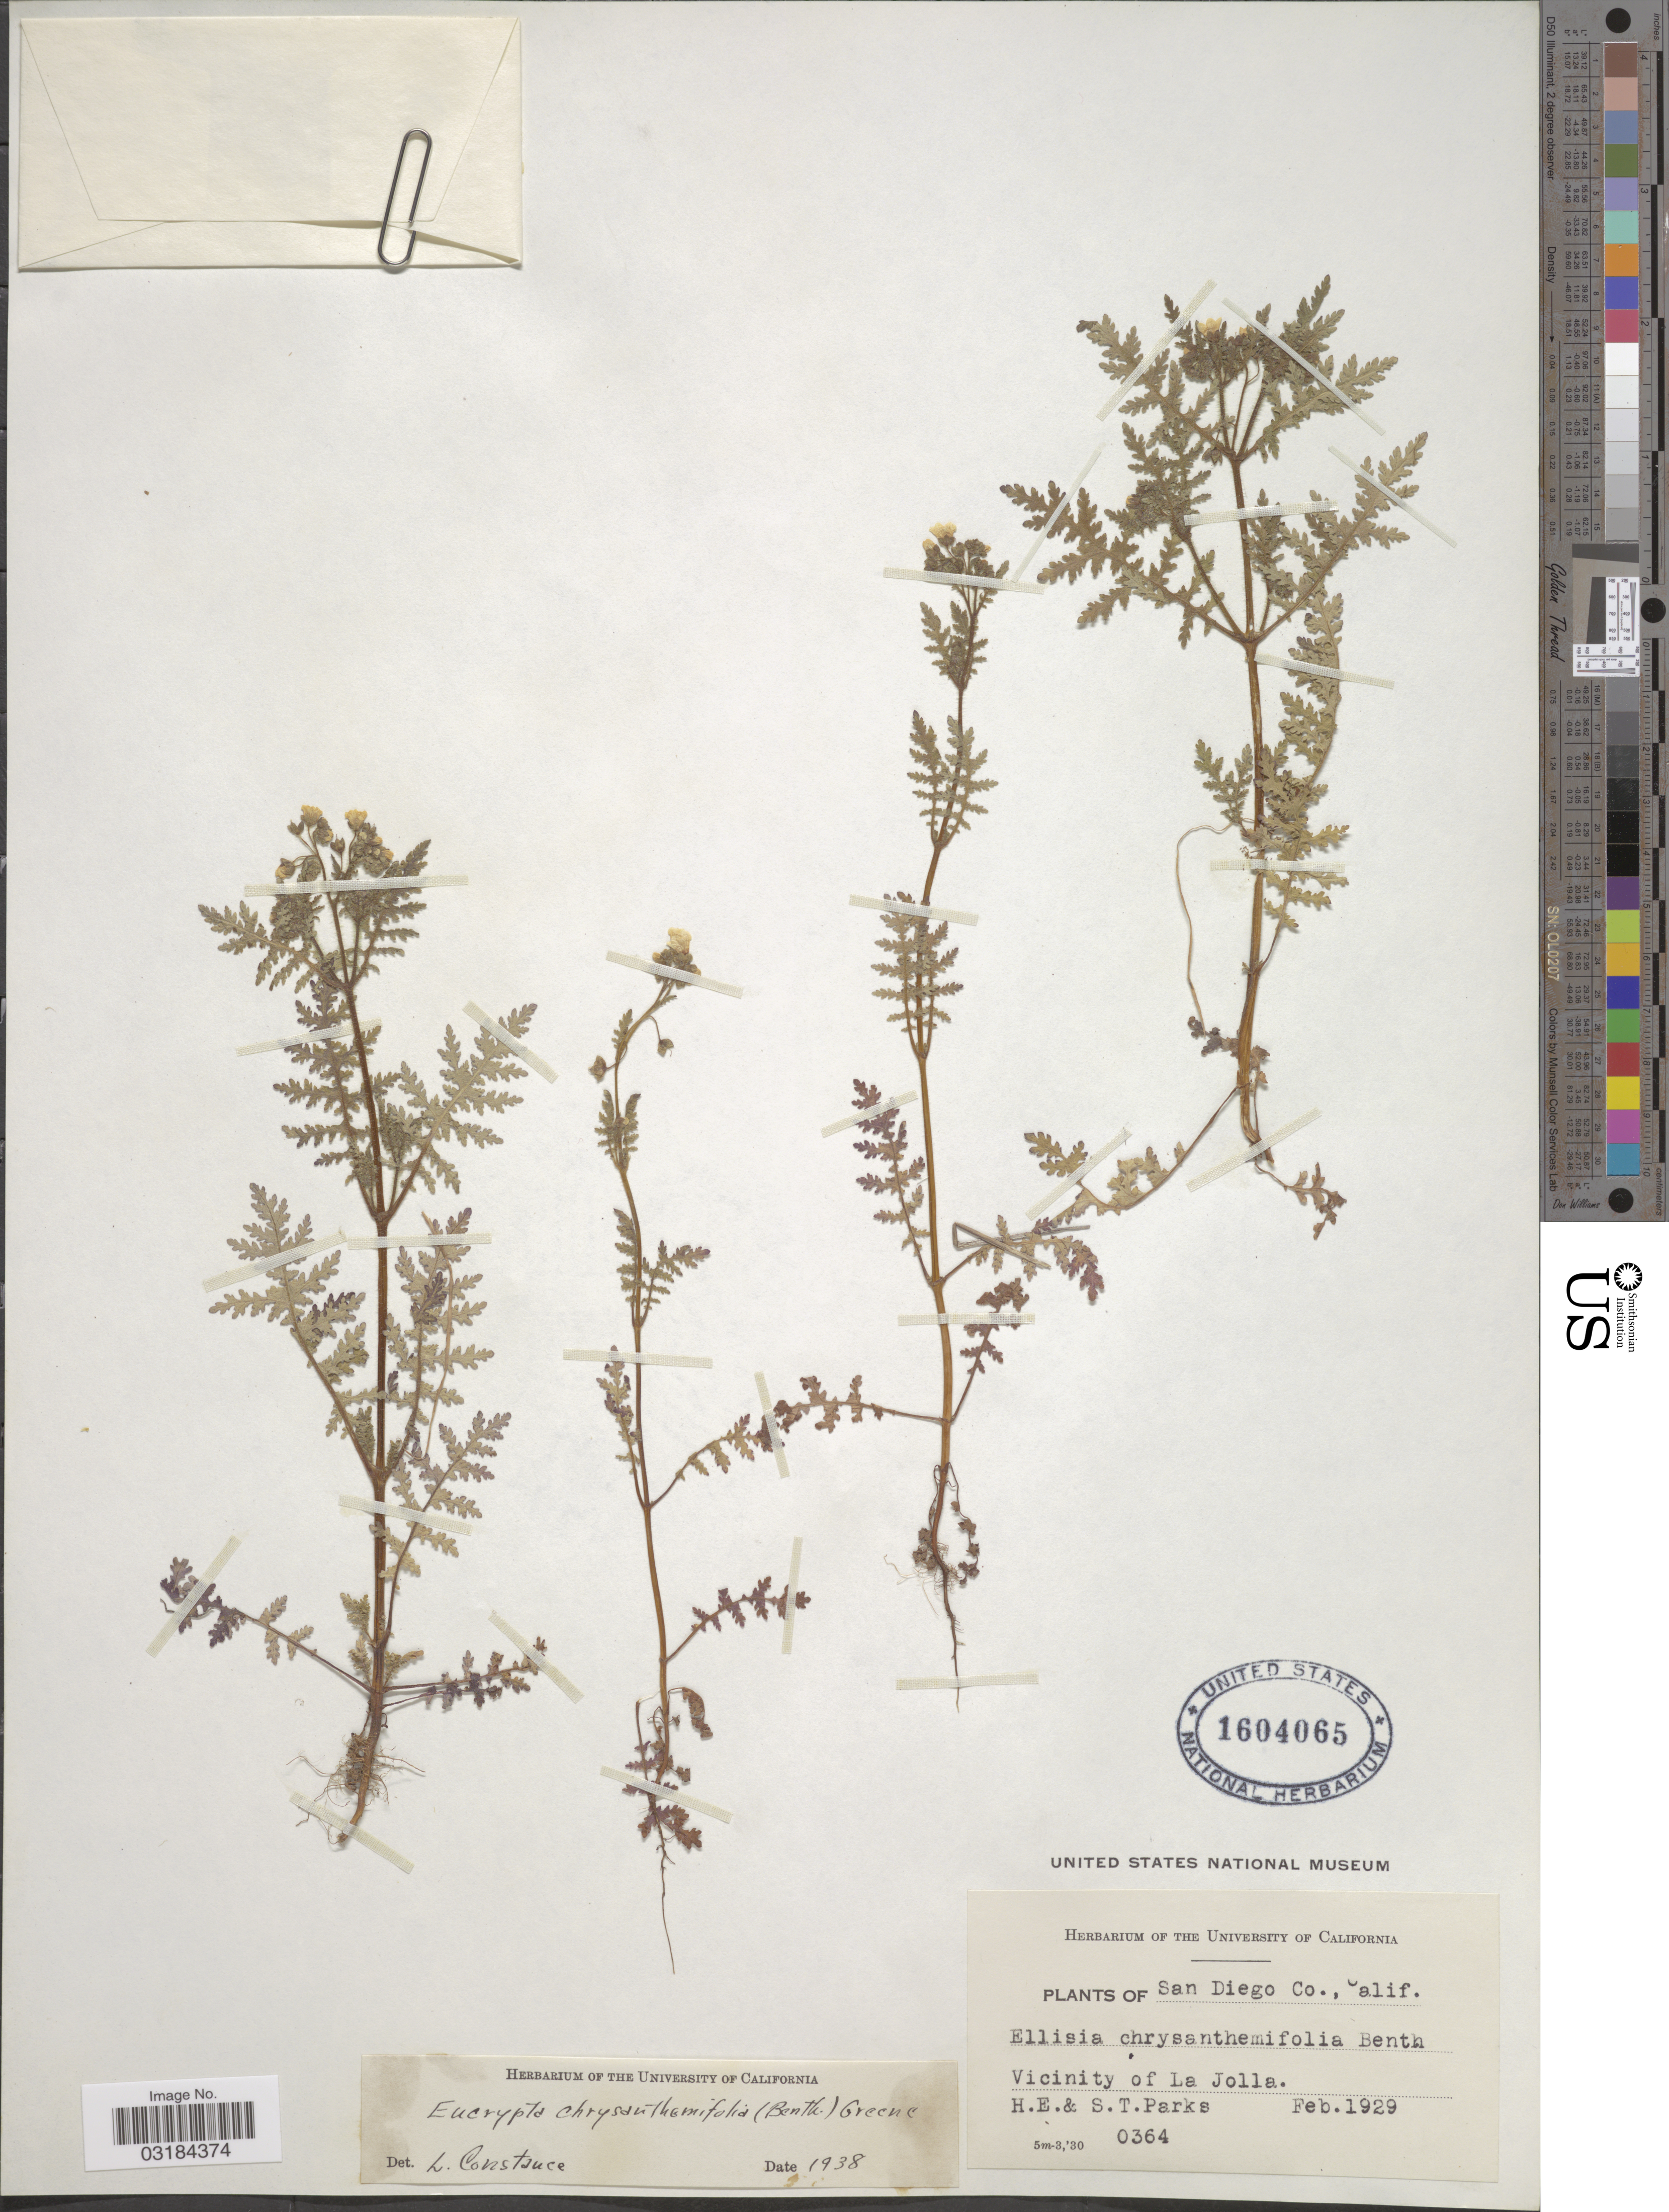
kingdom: Plantae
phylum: Tracheophyta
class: Magnoliopsida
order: Boraginales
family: Hydrophyllaceae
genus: Eucrypta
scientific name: Eucrypta chrysanthemifolia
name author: (Benth.) Greene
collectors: H. E. Parks & S. Parks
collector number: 0364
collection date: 1929-02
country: United States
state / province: California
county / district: San Diego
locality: San Diego Co. Vicinity of La Jolla.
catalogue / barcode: US 1604065